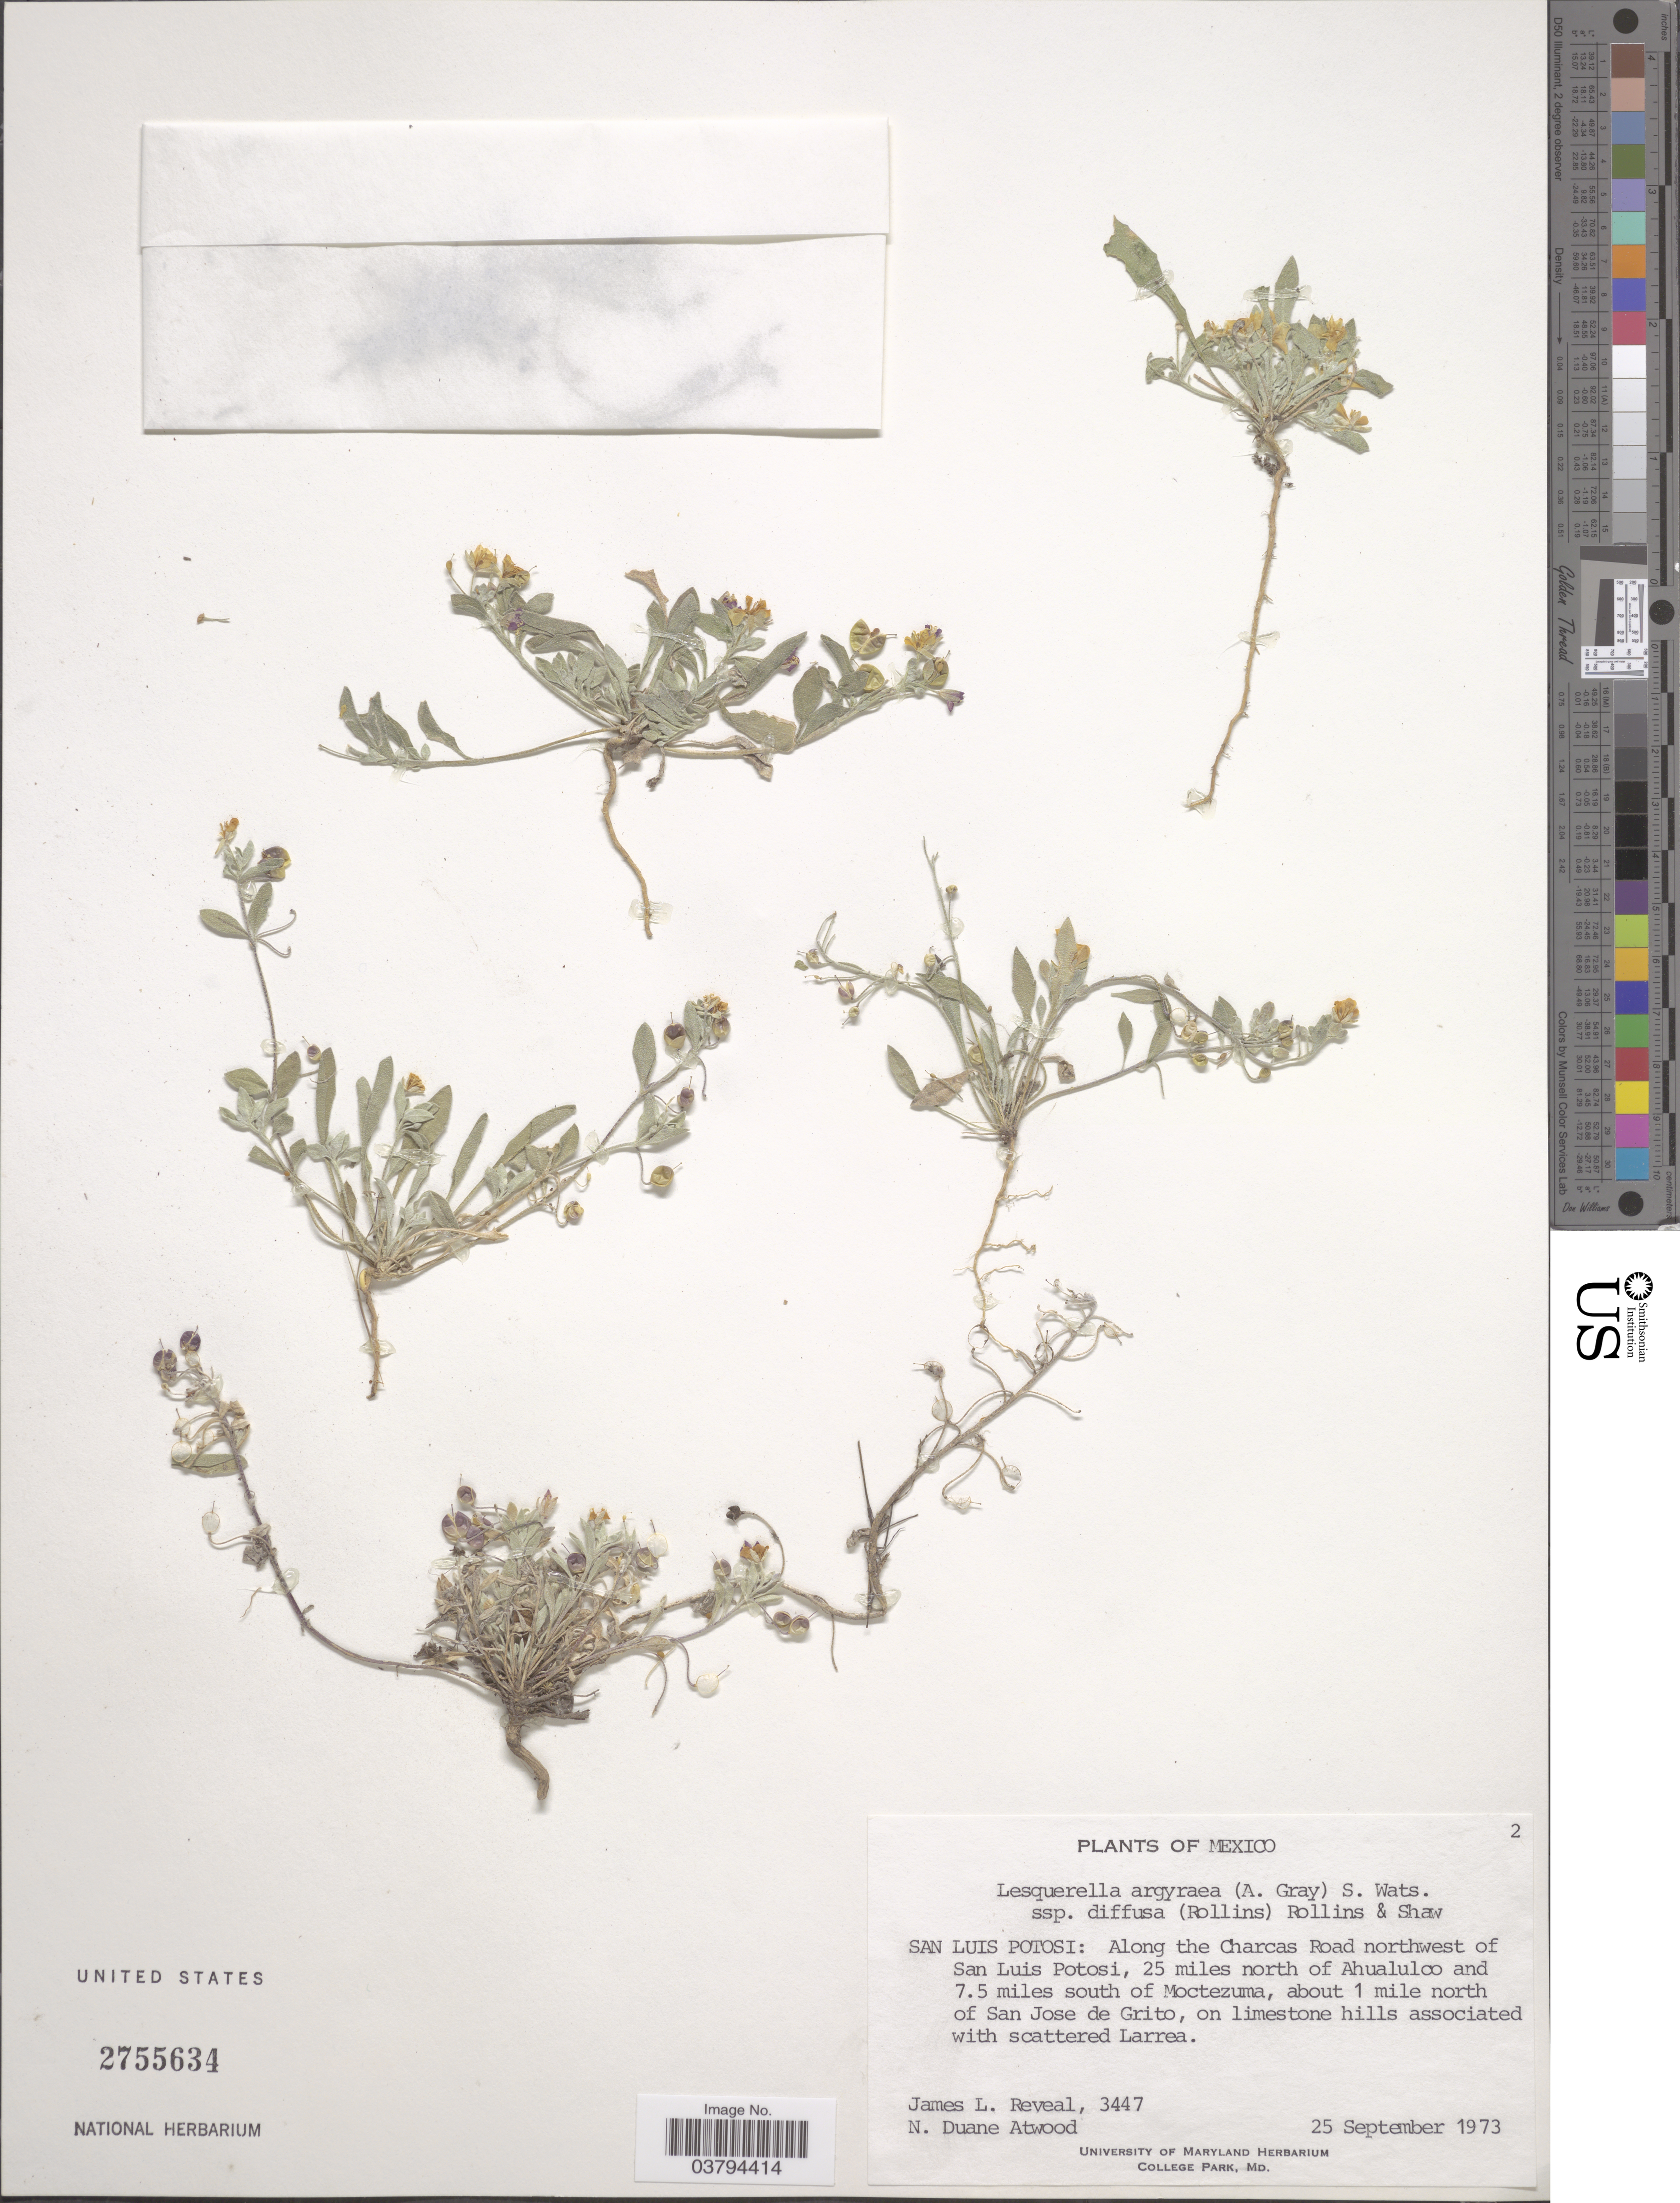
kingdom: Plantae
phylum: Tracheophyta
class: Magnoliopsida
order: Brassicales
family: Brassicaceae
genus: Lesquerella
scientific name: Lesquerella purpurea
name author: (A. Gray) S. Watson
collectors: J. L. Reveal & N. Atwood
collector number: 3447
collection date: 1973-09-25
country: Mexico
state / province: San Luis Potosí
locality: San Luis Potosi: Along the Charcas Road northwest of San Luis Potosi, 25 miles north of Ahualulco and 7.5 miles south of Moctezuma, about 1 mile north of San Jose de Grito.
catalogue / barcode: US 2755634